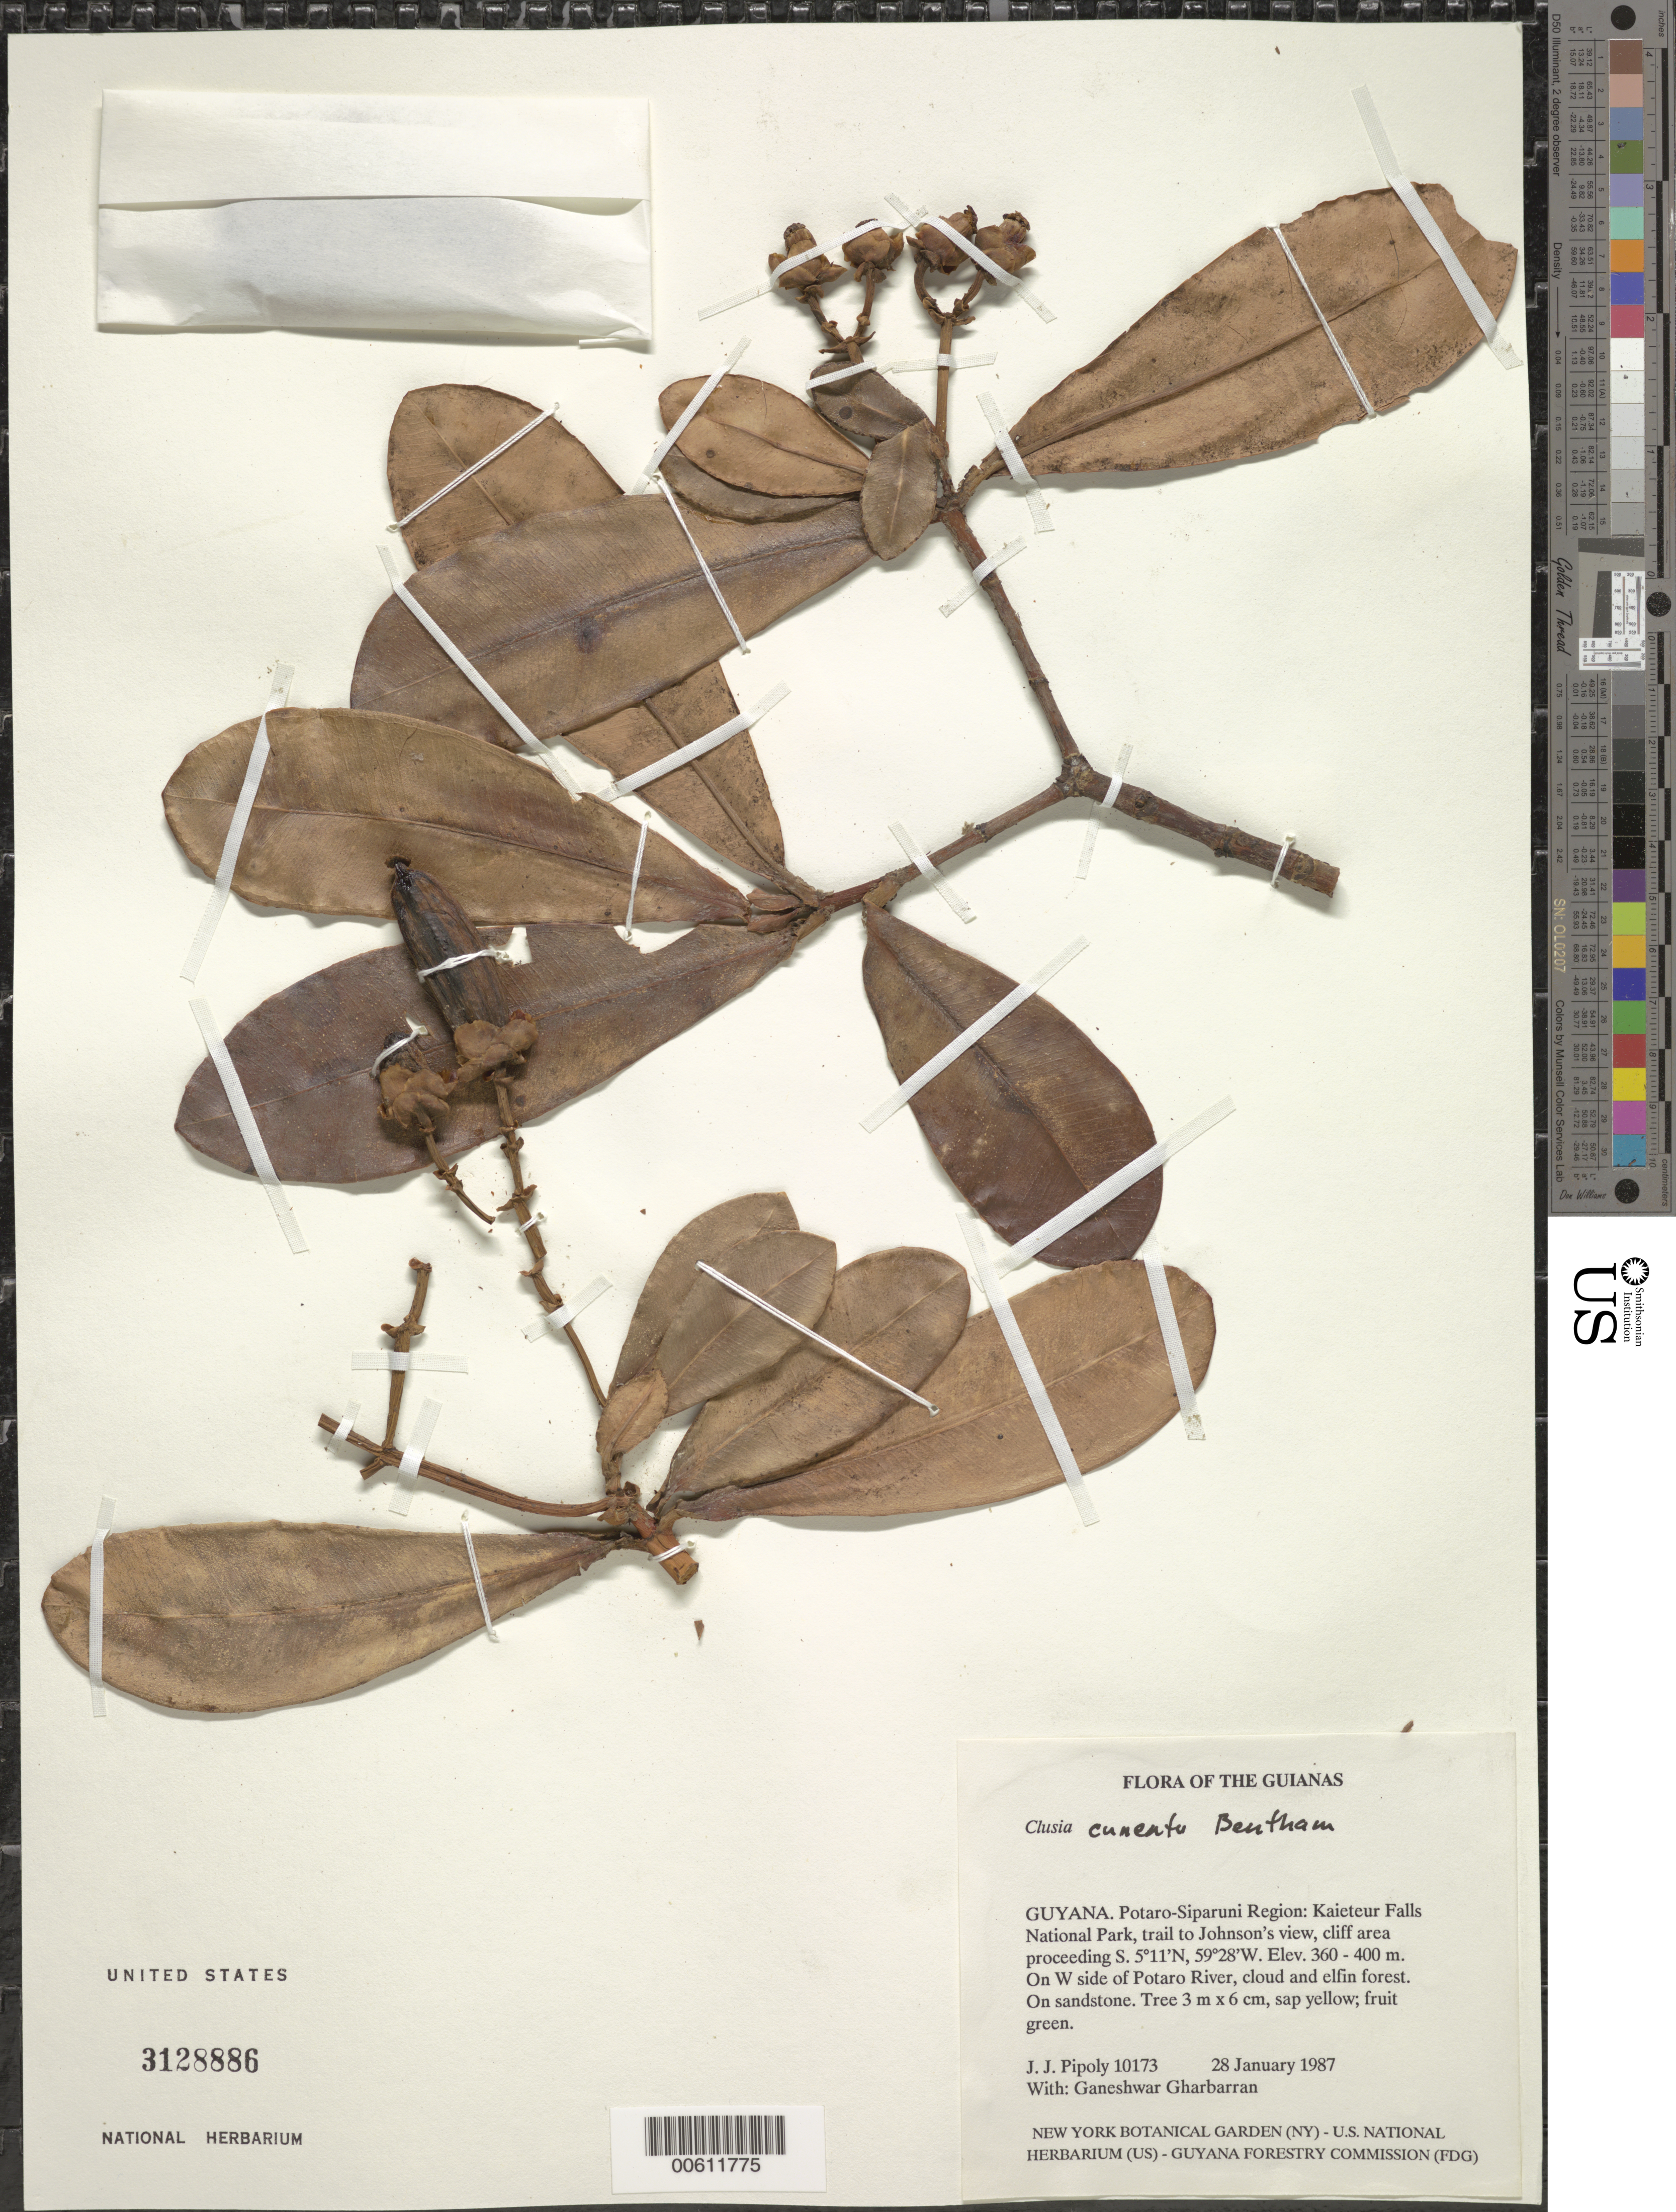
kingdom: Plantae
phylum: Tracheophyta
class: Magnoliopsida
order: Malpighiales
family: Clusiaceae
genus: Clusia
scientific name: Clusia cuneata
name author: Benth.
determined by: Pipoly, J. J., III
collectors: J. J. Pipoly & G. Gharbarran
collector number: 10173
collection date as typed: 28 January 1987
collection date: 1987-01-28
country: Guyana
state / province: Potaro-Siparuni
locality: Kaieteur Falls National Park, trail to Johnson's view, cliff area proceeding S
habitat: On W side of Potaro River, cloud and elfin forest. On sandstone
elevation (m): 360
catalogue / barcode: US 3128886